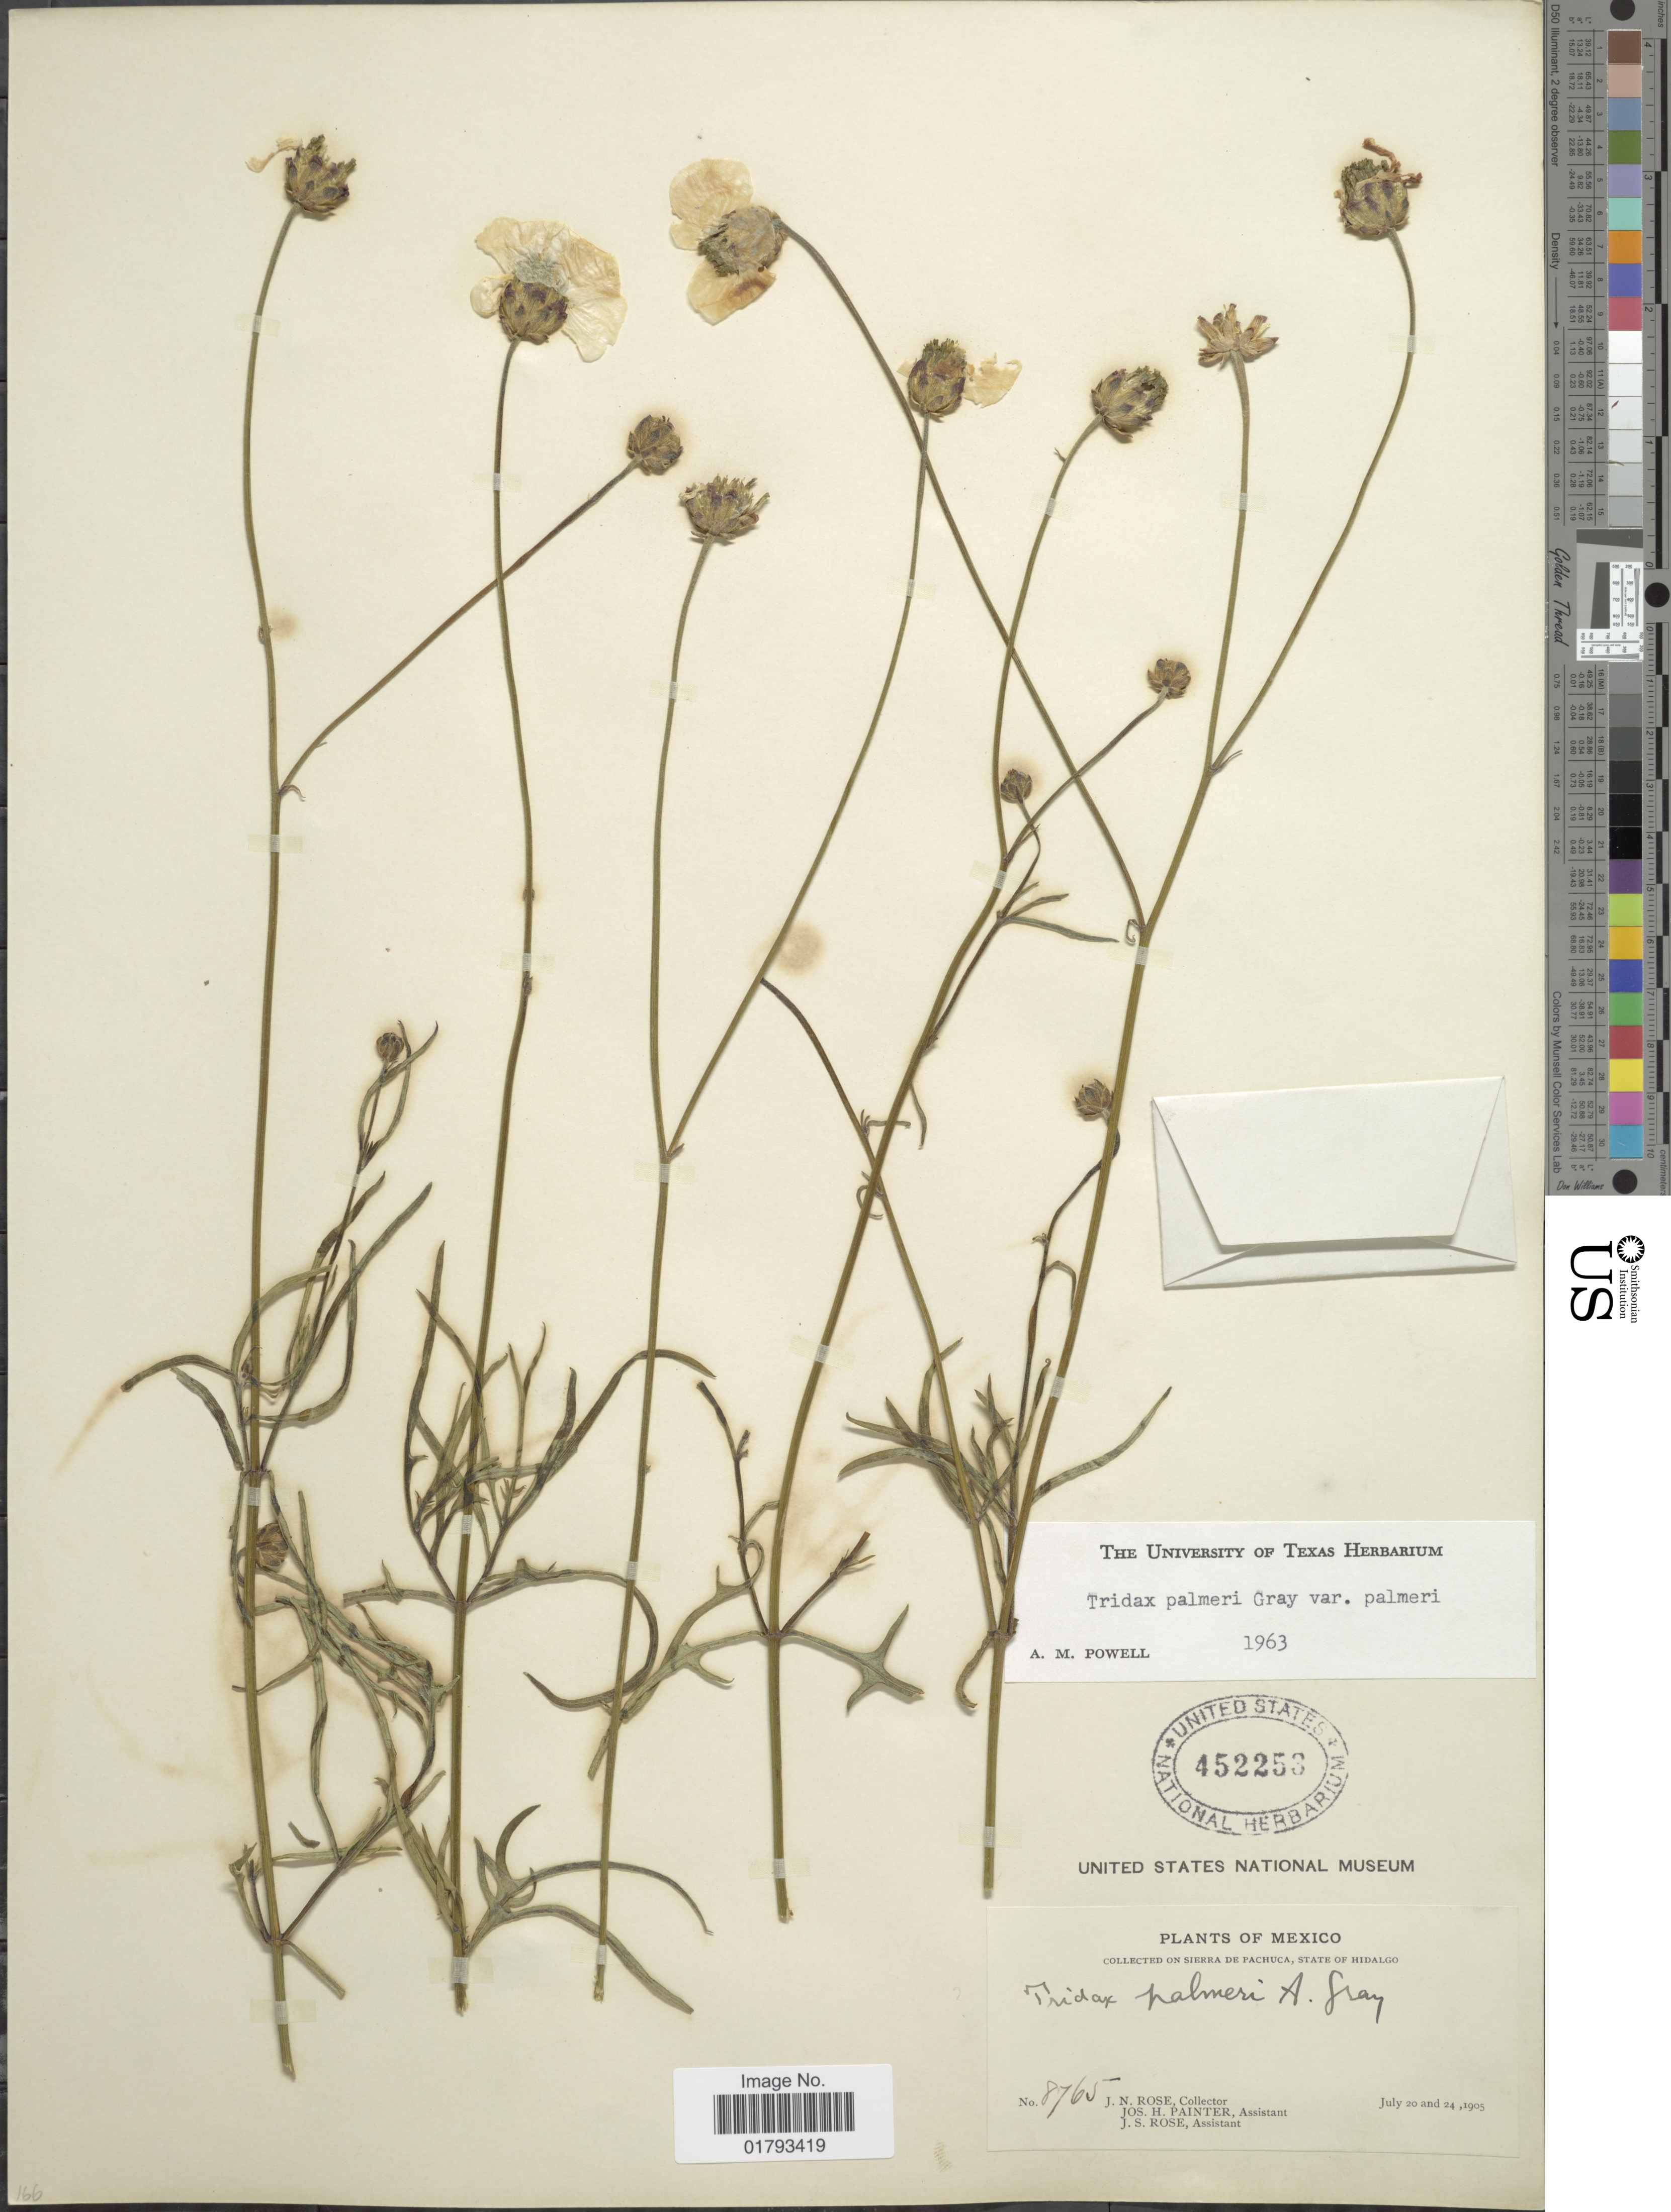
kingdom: Plantae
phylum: Tracheophyta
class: Magnoliopsida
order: Asterales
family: Asteraceae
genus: Tridax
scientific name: Tridax palmeri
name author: A. Gray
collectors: J. N. Rose, J. H. Painter & J. S. Rose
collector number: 8765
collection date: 1905-07-20/1905-07-24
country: Mexico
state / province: Hidalgo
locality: Sierra de Pachuca, State of Hidalgo.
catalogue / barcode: US 452253